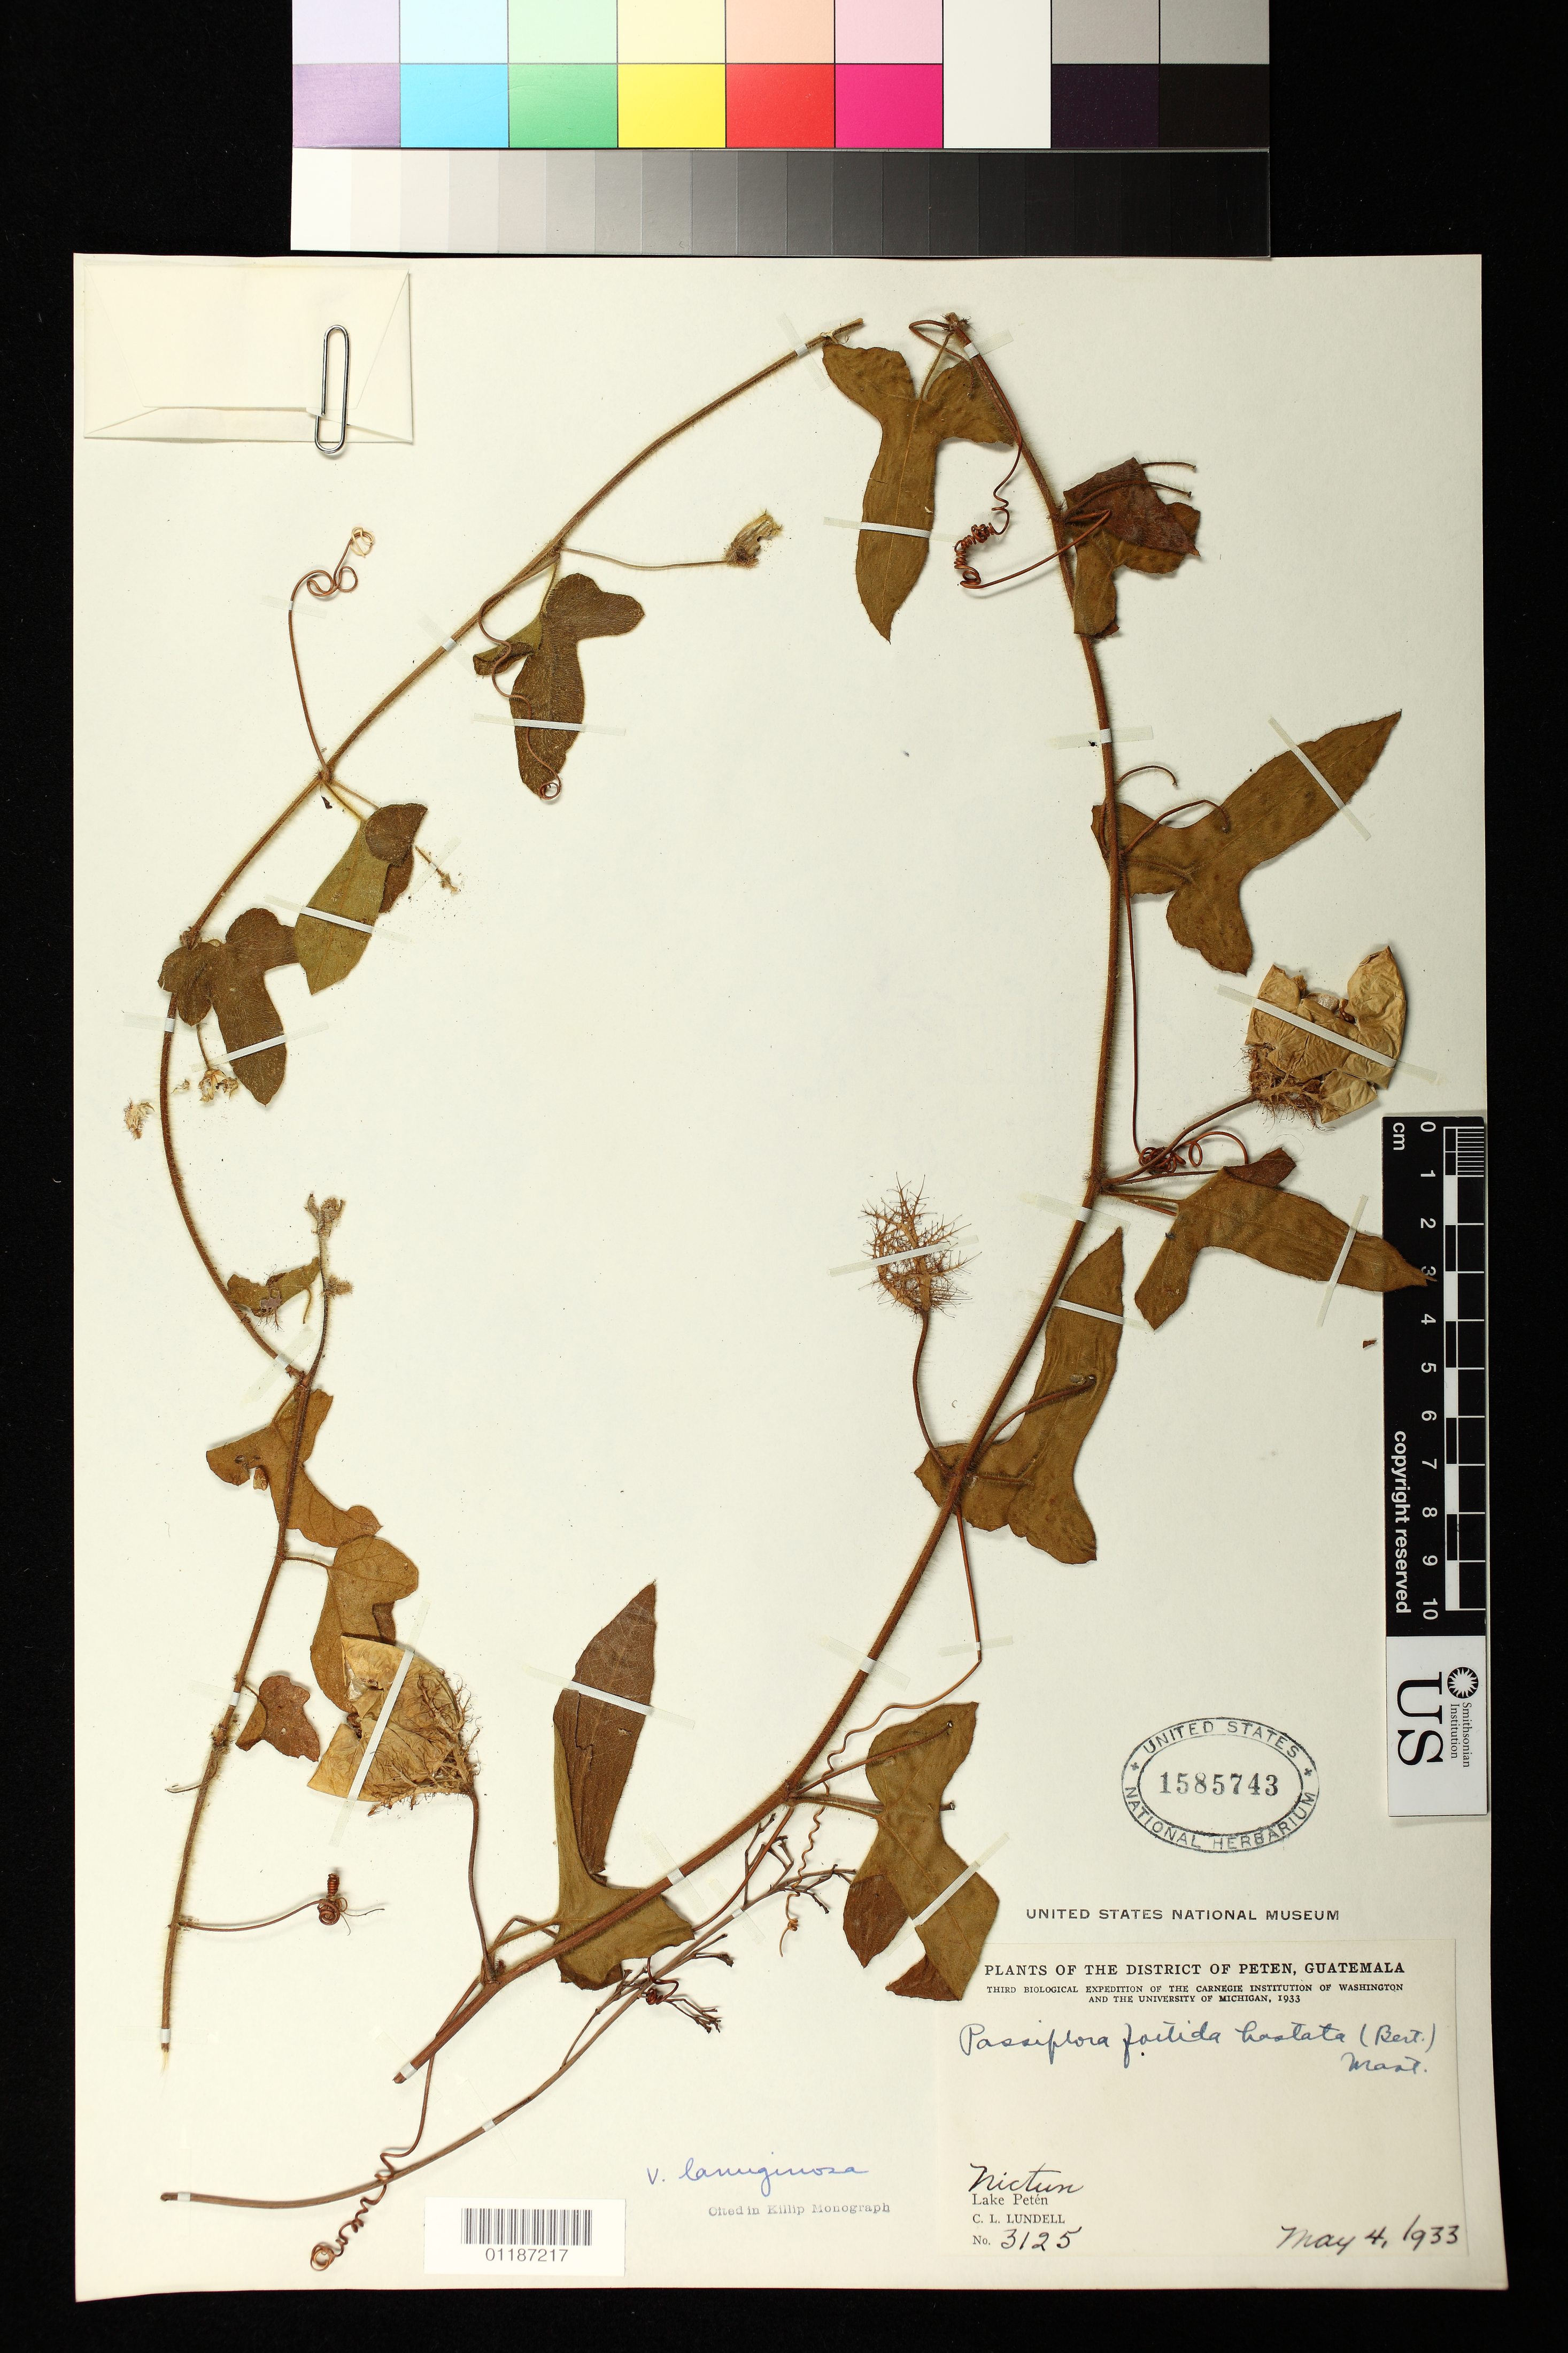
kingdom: Plantae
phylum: Tracheophyta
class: Magnoliopsida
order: Malpighiales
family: Passifloraceae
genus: Passiflora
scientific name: Passiflora foetida var. lanuginosa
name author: Killip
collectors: C. L. Lundell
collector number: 3125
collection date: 1933-05-04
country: Guatemala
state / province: El Petén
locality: Nictun, Lake Peten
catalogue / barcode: US 1585743